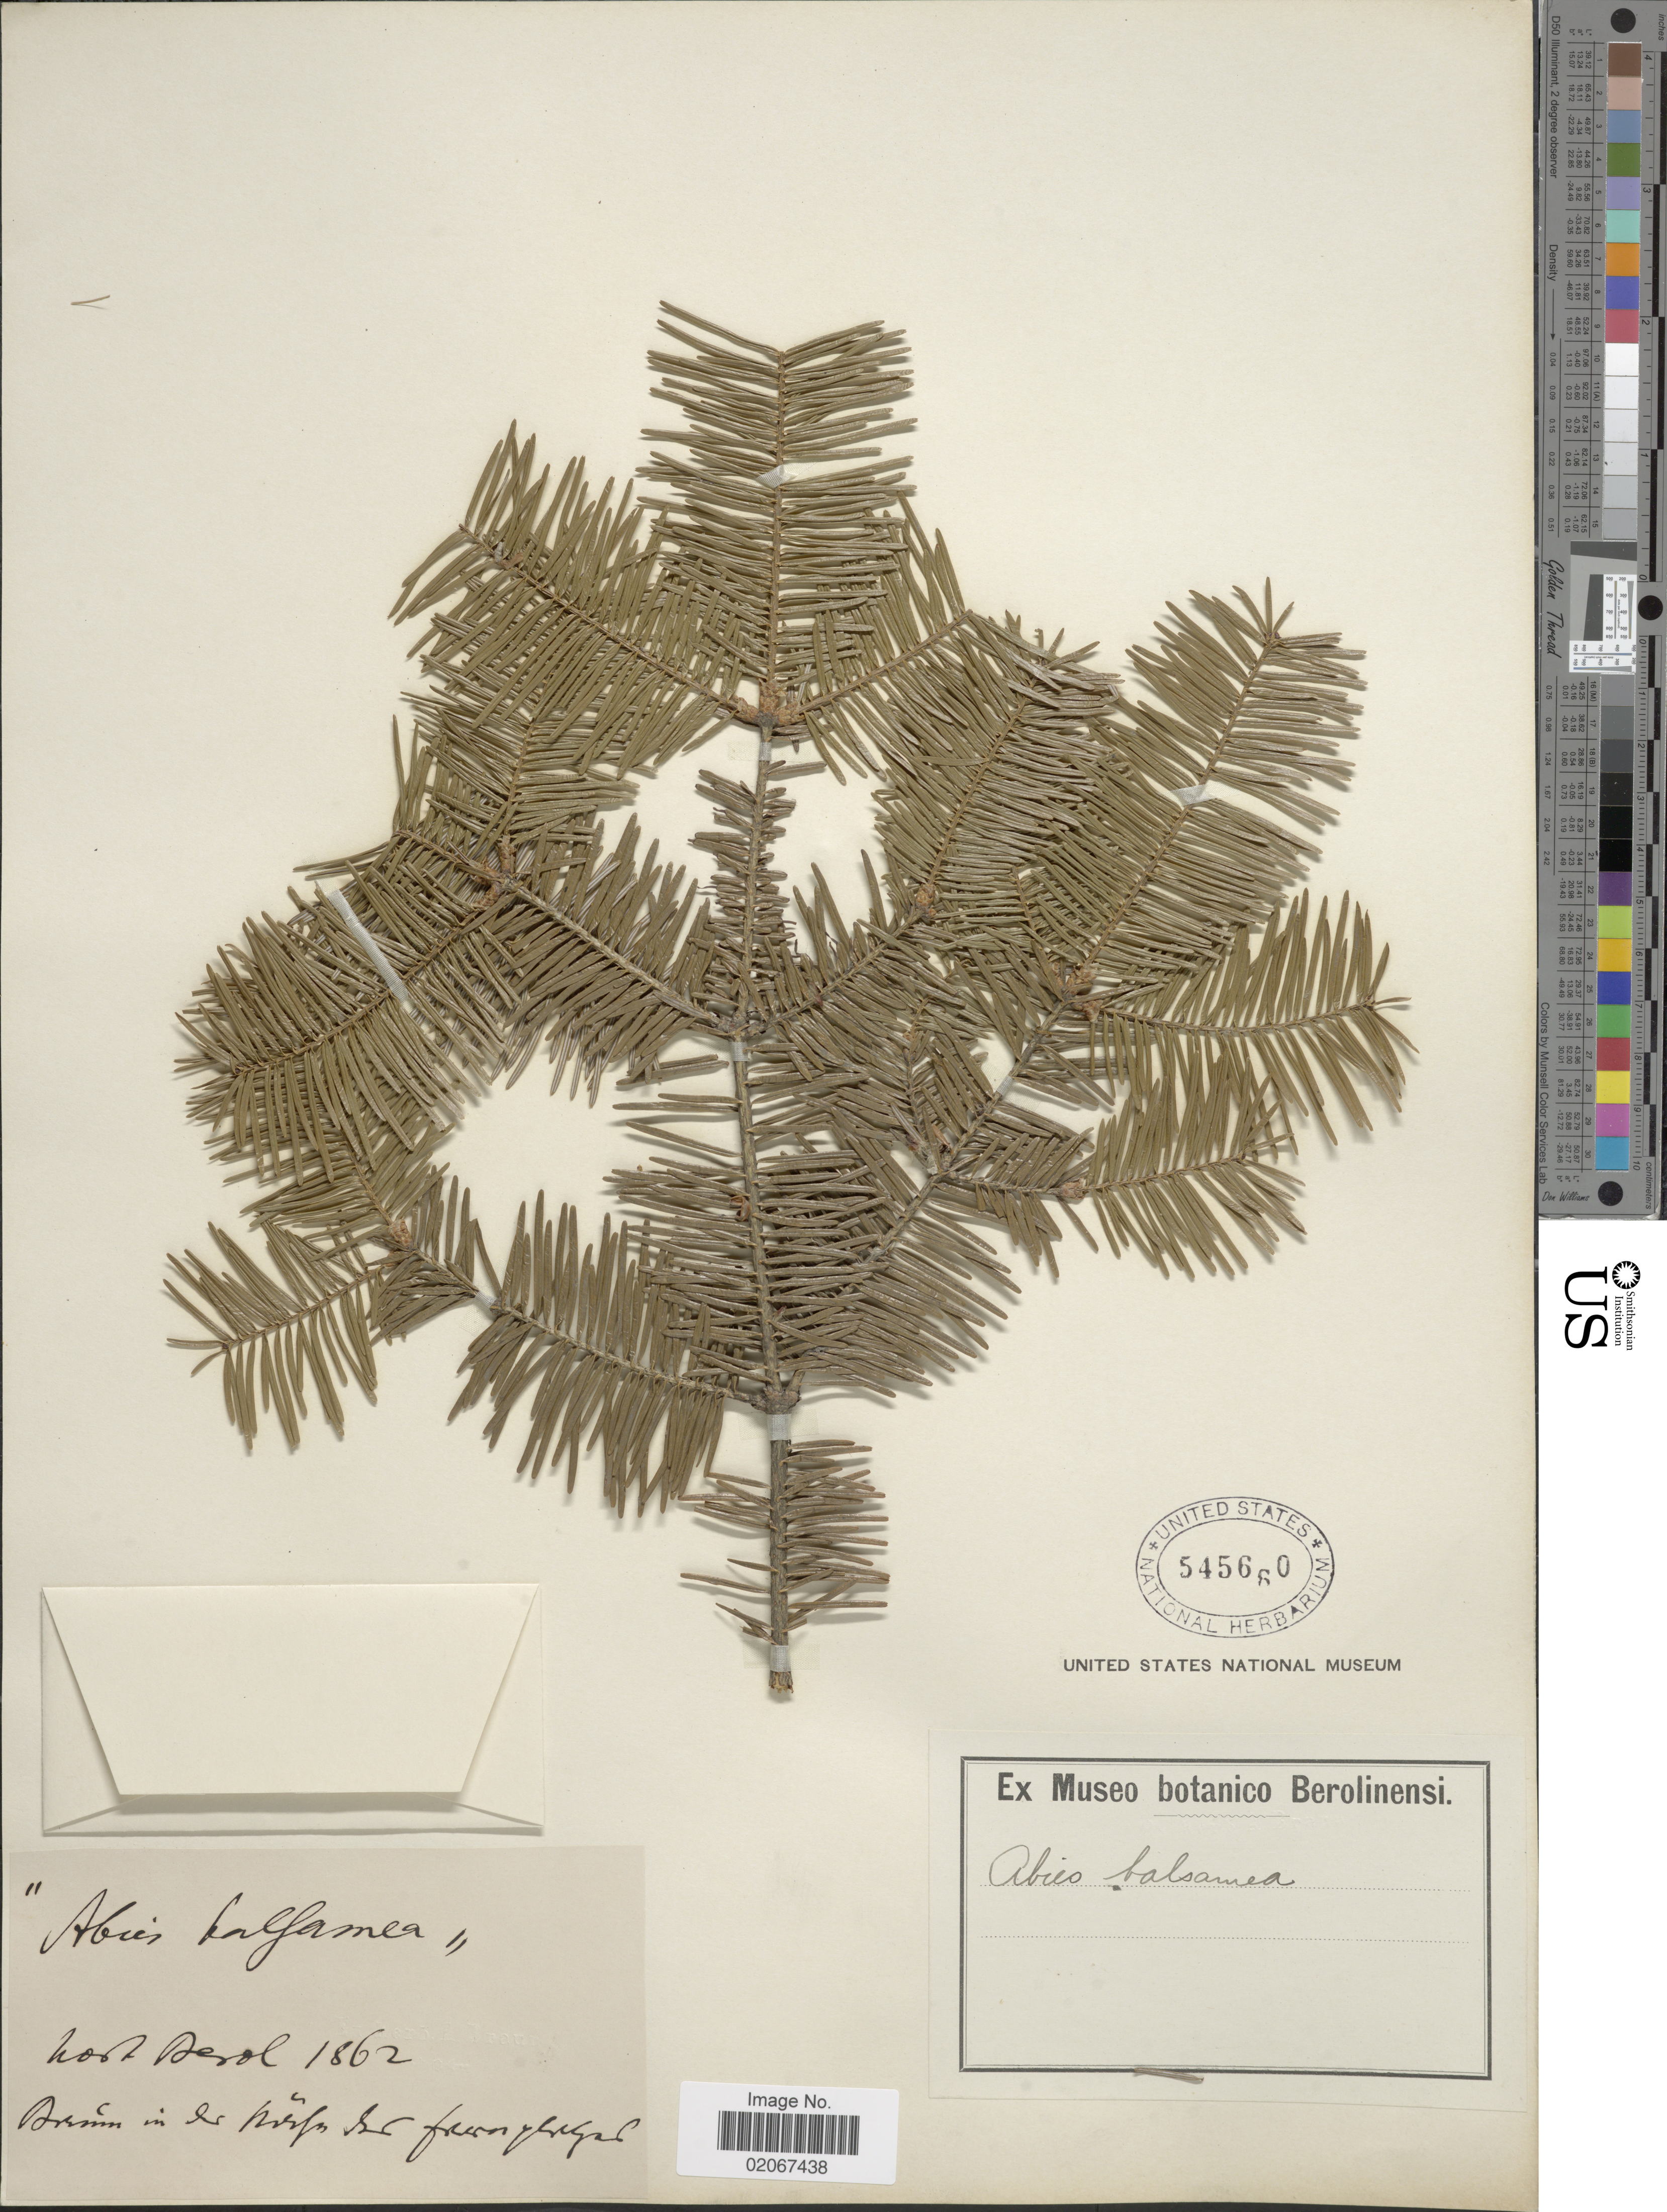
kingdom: Plantae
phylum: Tracheophyta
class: Pinopsida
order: Pinales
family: Pinaceae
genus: Abies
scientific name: Abies balsamea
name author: (L.) Mill.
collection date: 1862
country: Germany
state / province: Berlin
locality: Hort Berol.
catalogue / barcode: US 545680